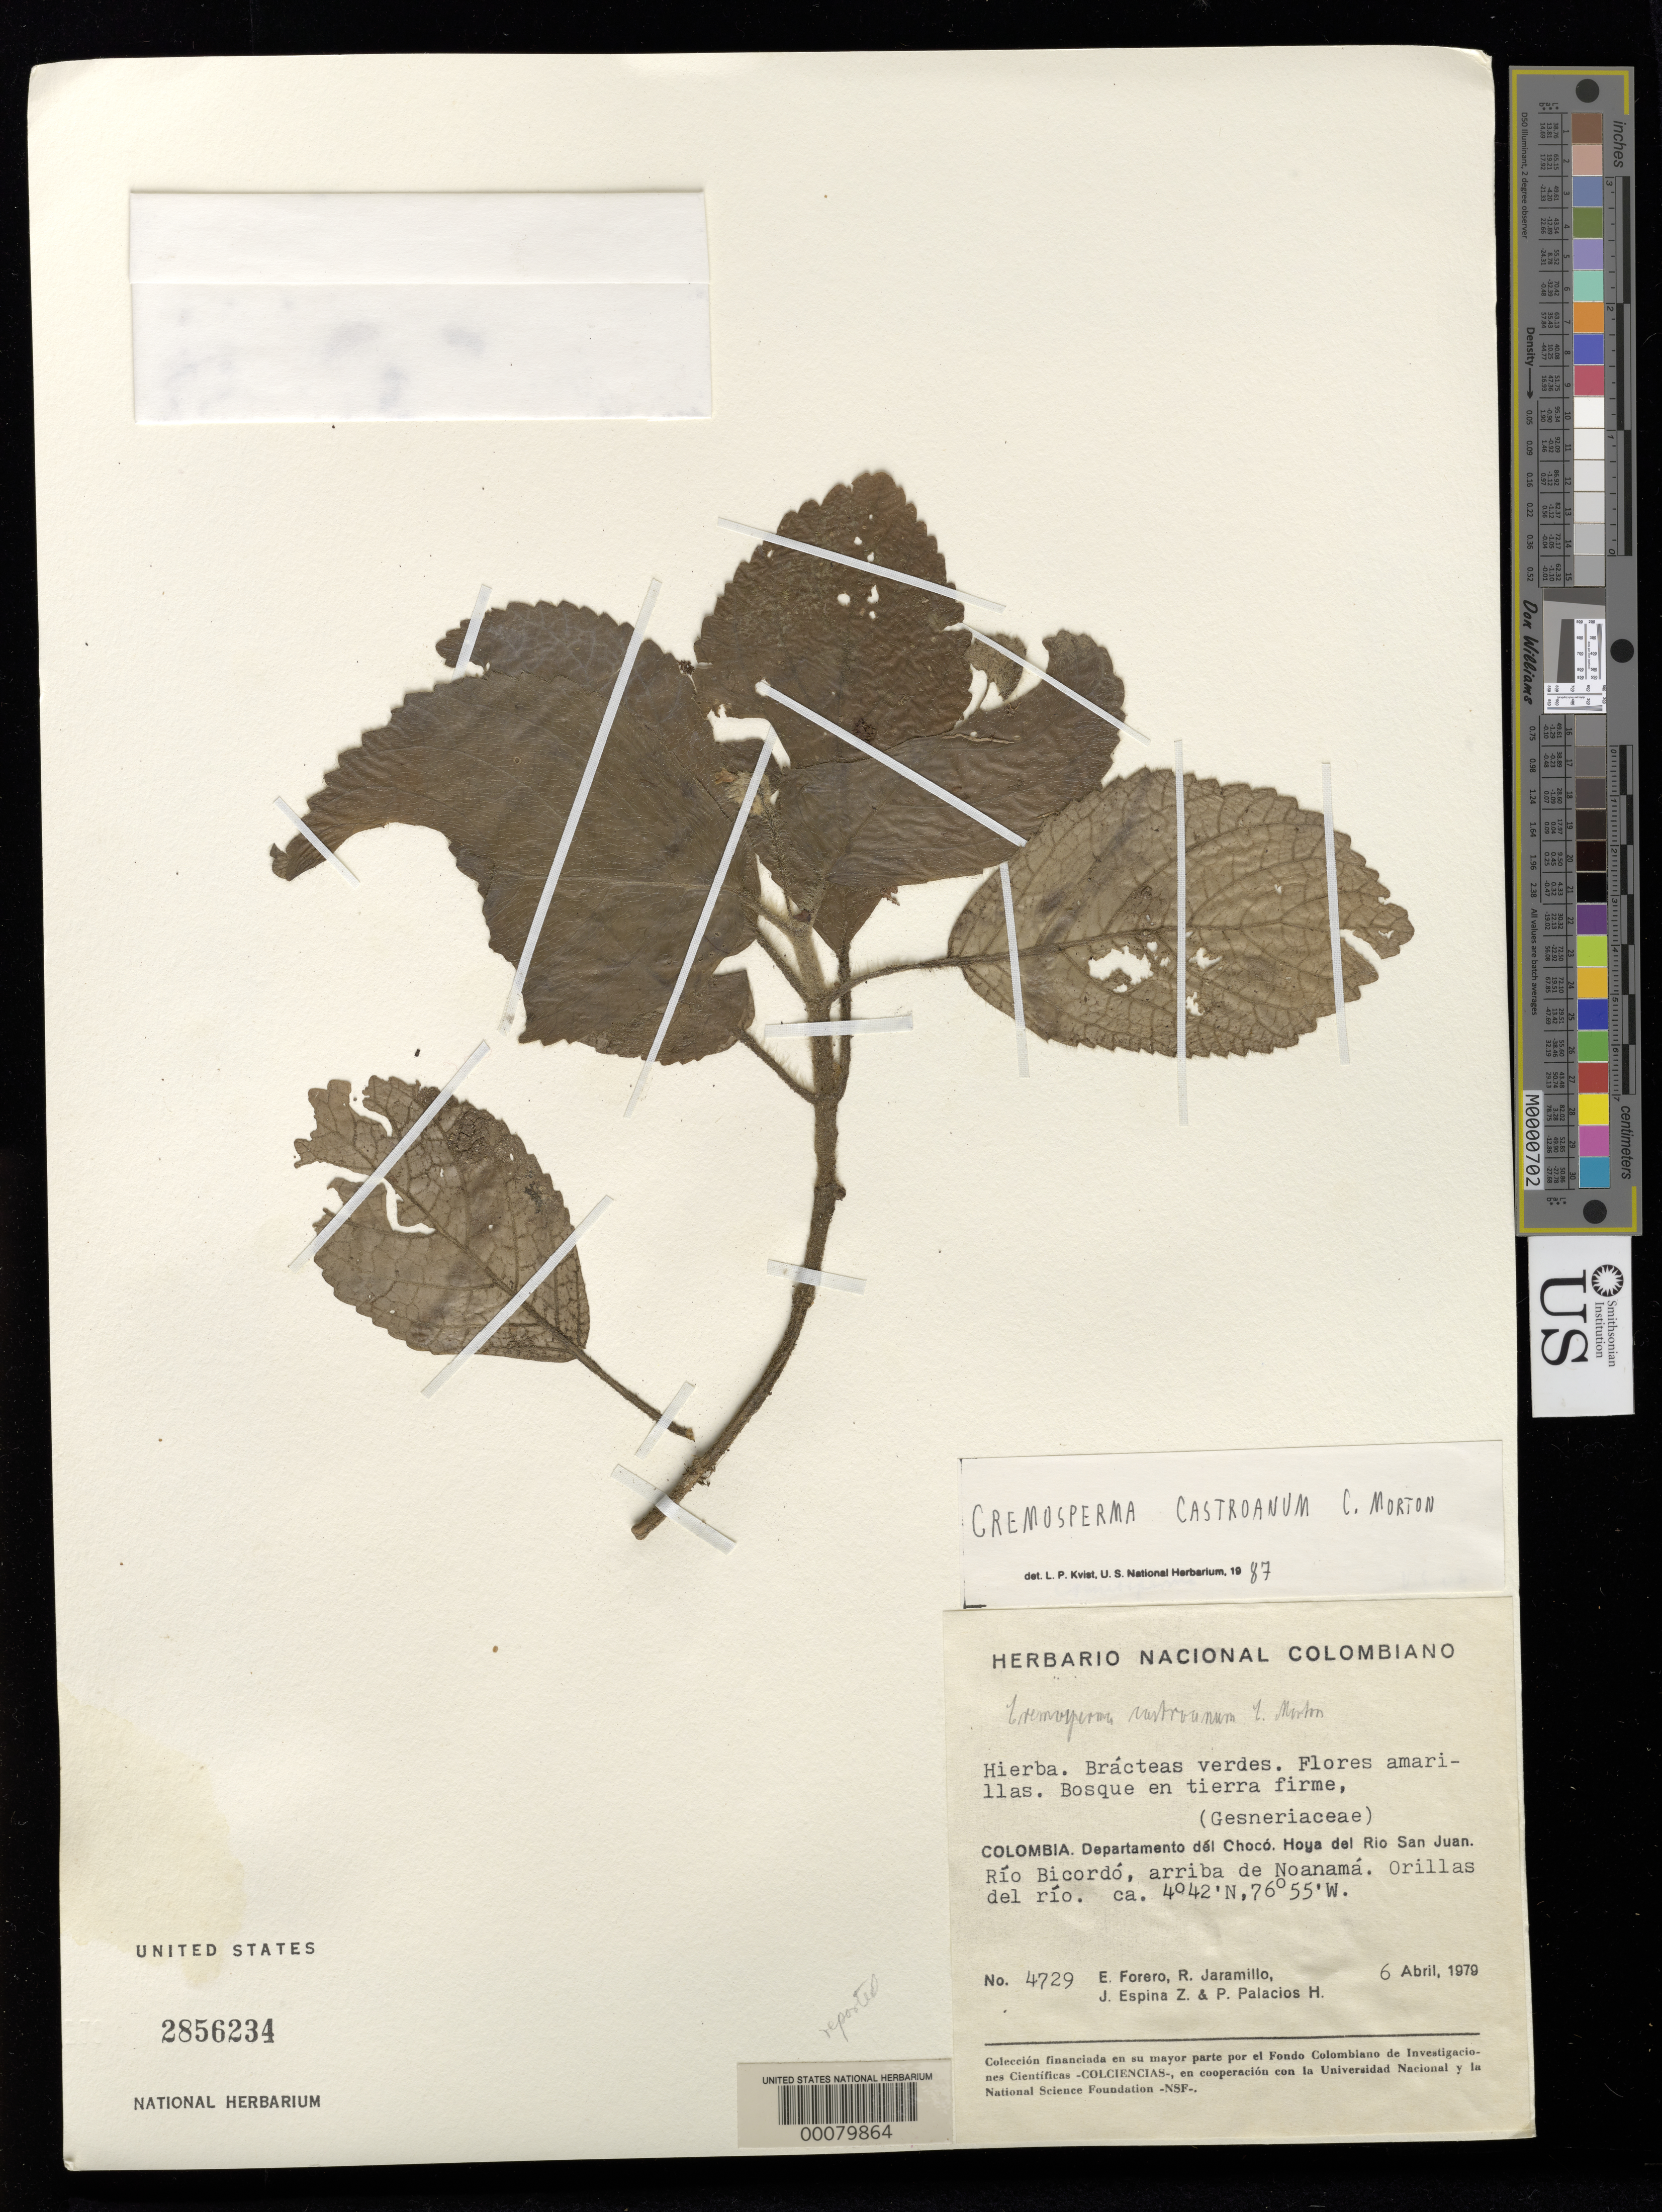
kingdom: Plantae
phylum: Tracheophyta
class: Magnoliopsida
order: Lamiales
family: Gesneriaceae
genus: Cremosperma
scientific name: Cremosperma castroanum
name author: C.V. Morton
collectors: E. Forero, R. Jaramillo M., J. Espina Z. & P. Palacios H.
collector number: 4729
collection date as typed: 06 Apr 1979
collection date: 1979-04-06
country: Colombia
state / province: Chocó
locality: Valley of Rio San Juan, Rio Bicordo, above Noanama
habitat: River banks, forest on tierra firme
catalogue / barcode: US 2856234